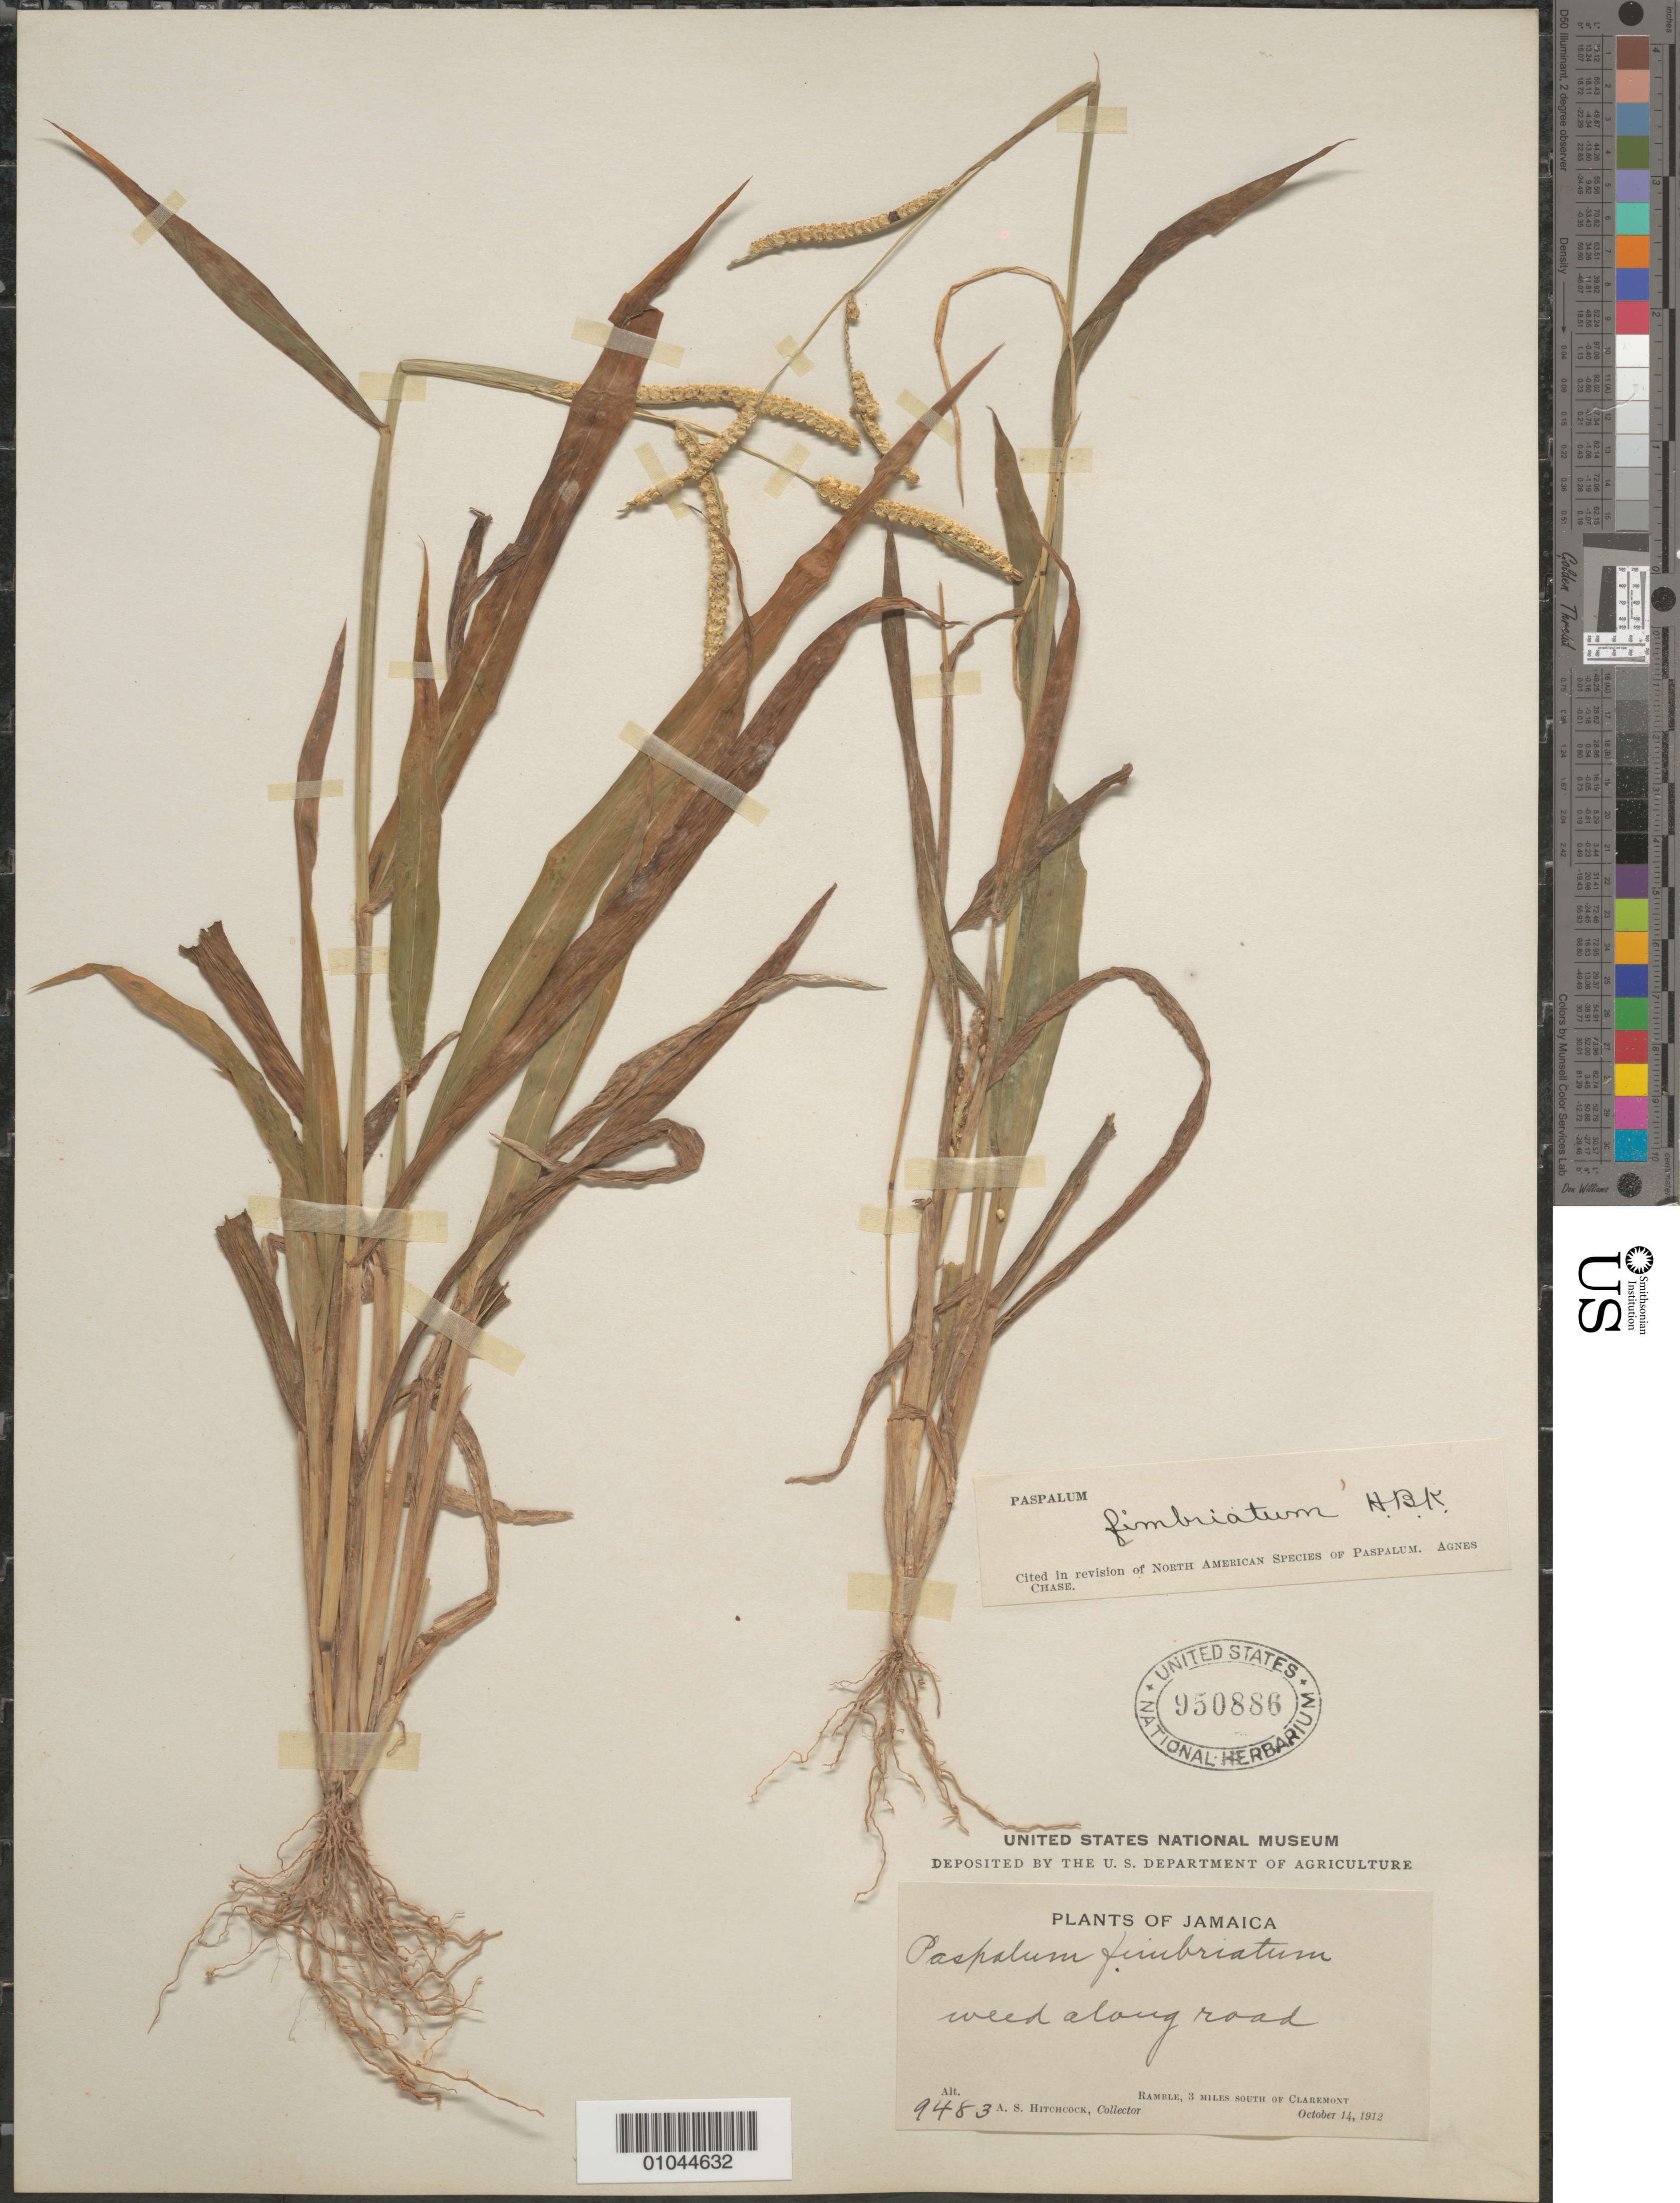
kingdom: Plantae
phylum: Tracheophyta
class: Liliopsida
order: Poales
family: Poaceae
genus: Paspalum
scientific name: Paspalum fimbriatum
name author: Kunth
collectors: A. S. Hitchcock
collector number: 9483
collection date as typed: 14 Oct 1912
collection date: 1912-10-14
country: Jamaica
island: Jamaica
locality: Ramble, 3 miles S of Claremont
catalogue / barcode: US 950886